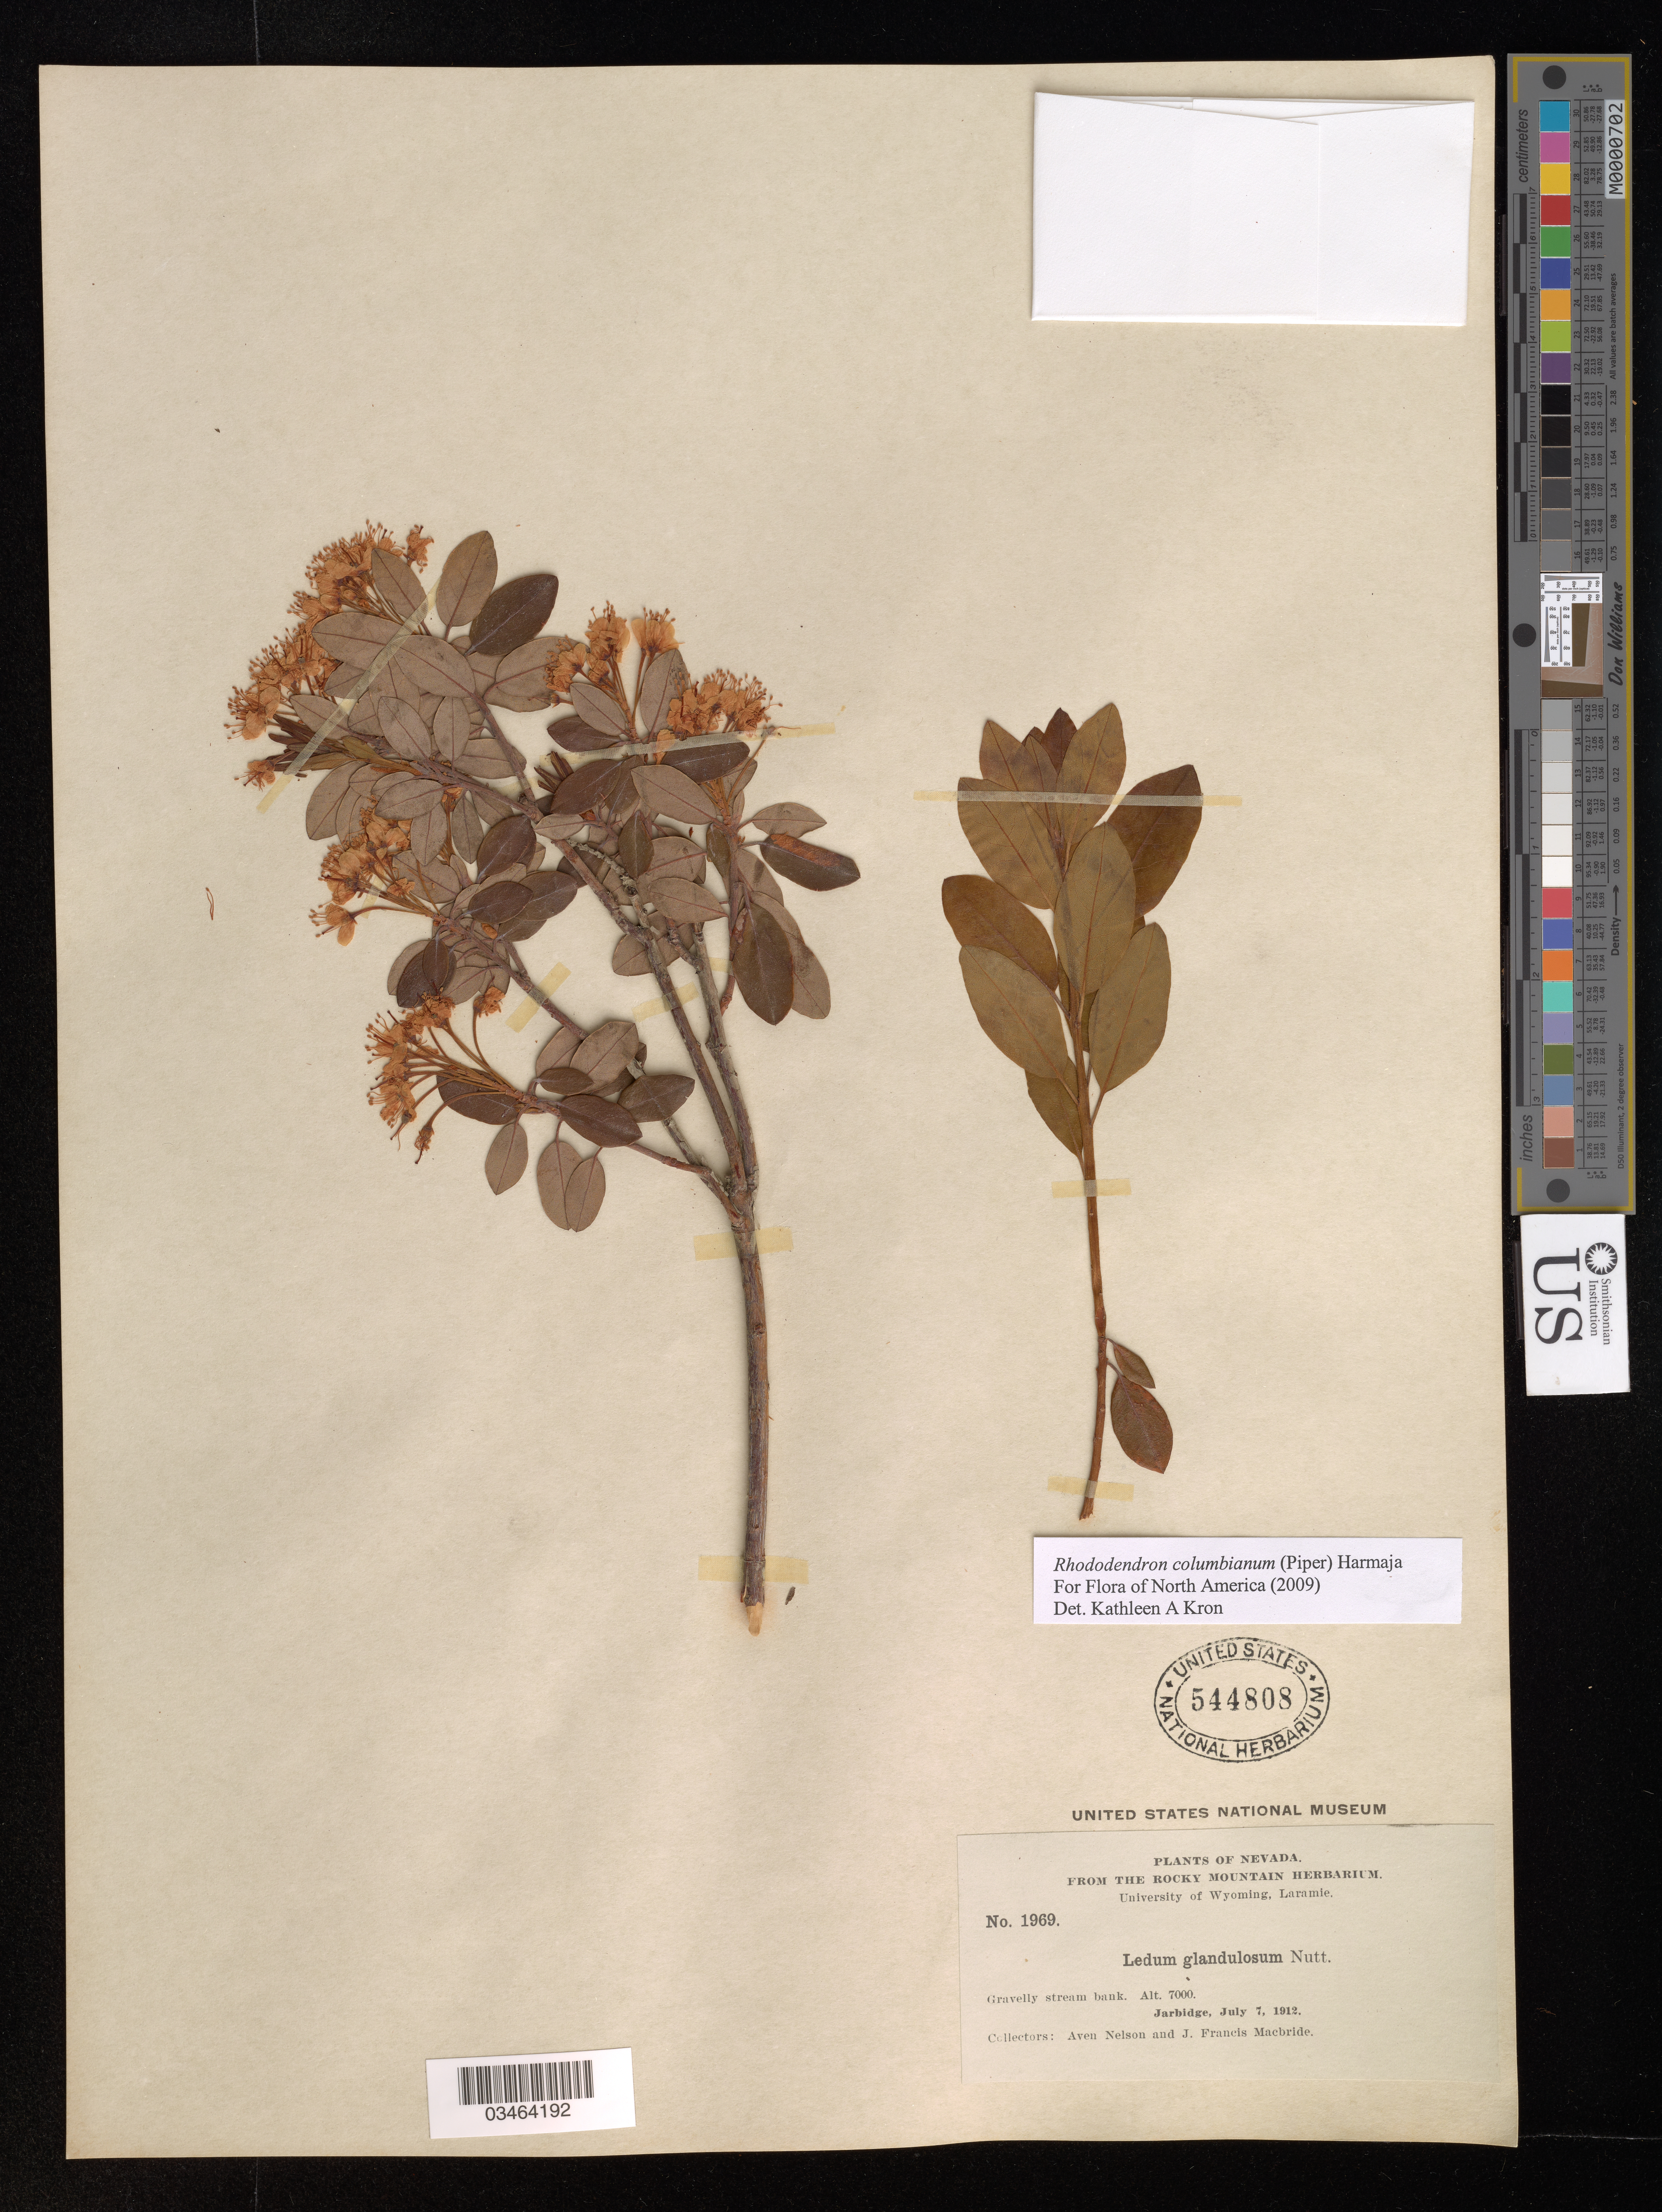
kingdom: Plantae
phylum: Tracheophyta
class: Magnoliopsida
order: Ericales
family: Ericaceae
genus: Rhododendron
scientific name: Rhododendron columbianum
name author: (Piper) Harmaja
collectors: A. Nelson & J. F. Macbride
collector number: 1969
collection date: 1912-07-07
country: United States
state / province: Nevada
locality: Jarbidge.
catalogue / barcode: US 544808